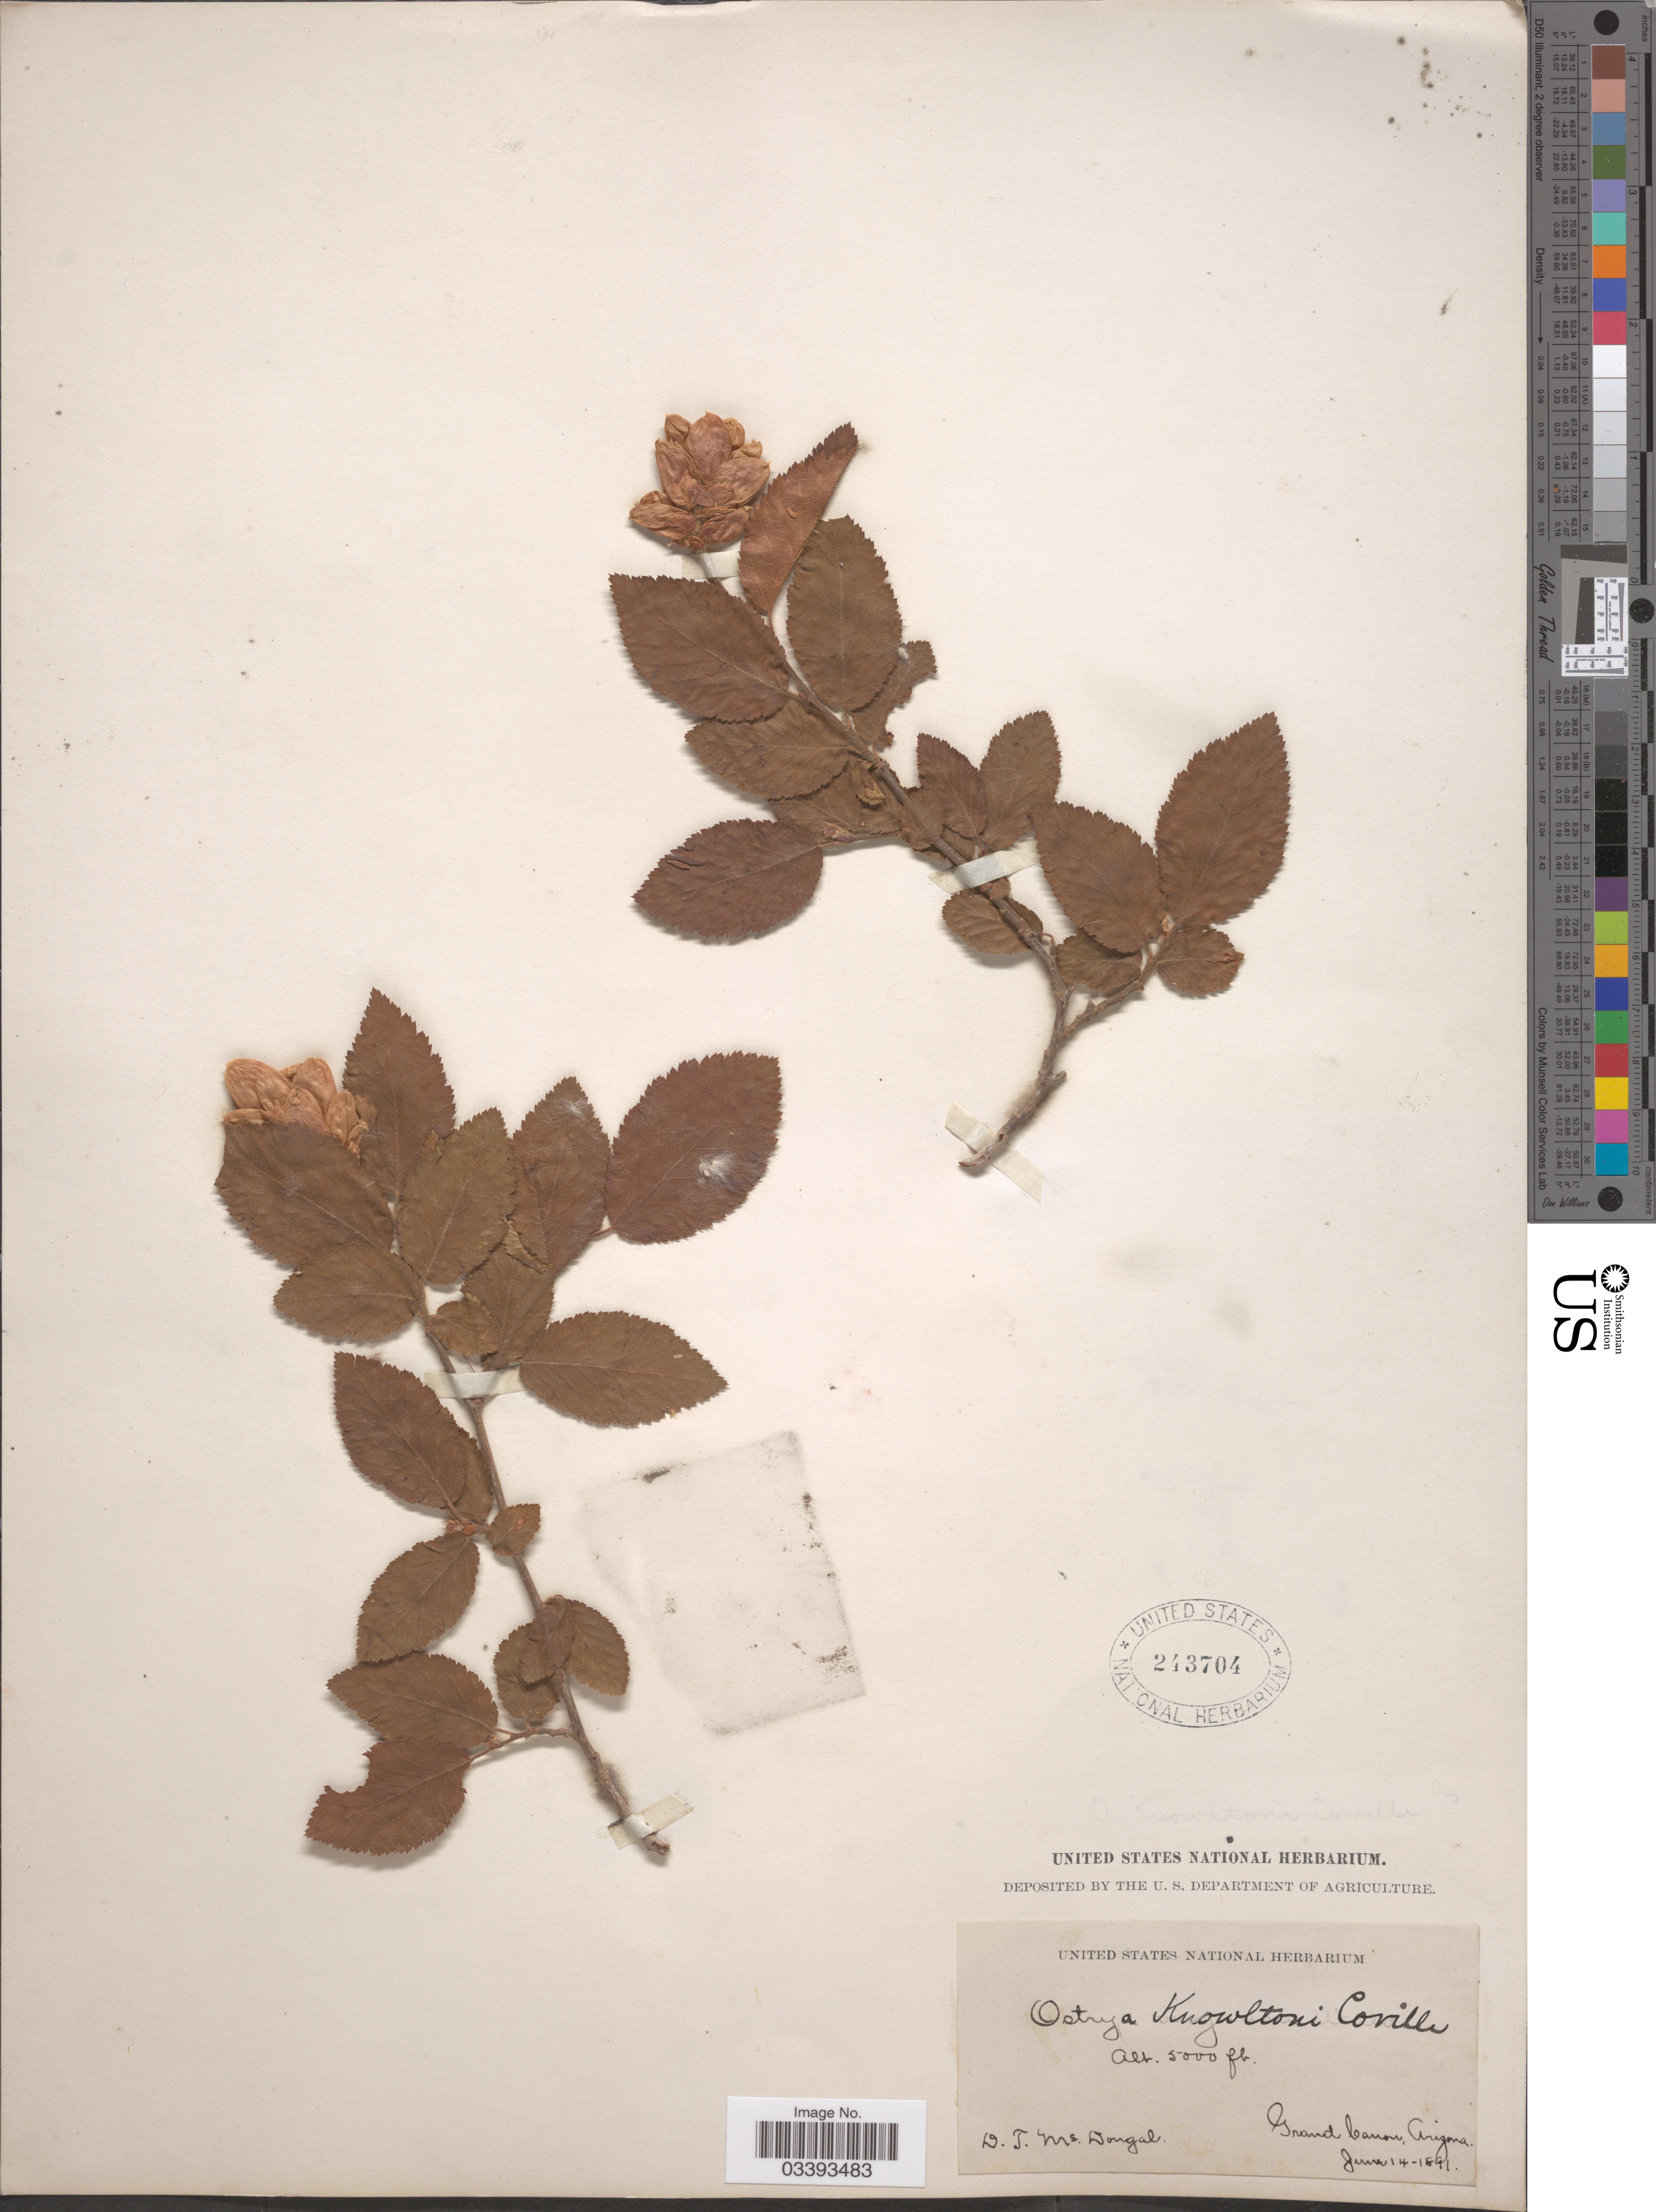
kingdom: Plantae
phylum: Tracheophyta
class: Magnoliopsida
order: Fagales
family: Betulaceae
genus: Ostrya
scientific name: Ostrya knowltoni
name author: Coville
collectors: D. McDougal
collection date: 1891-06-14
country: United States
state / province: Arizona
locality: Grand Canon.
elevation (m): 1524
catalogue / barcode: US 243704